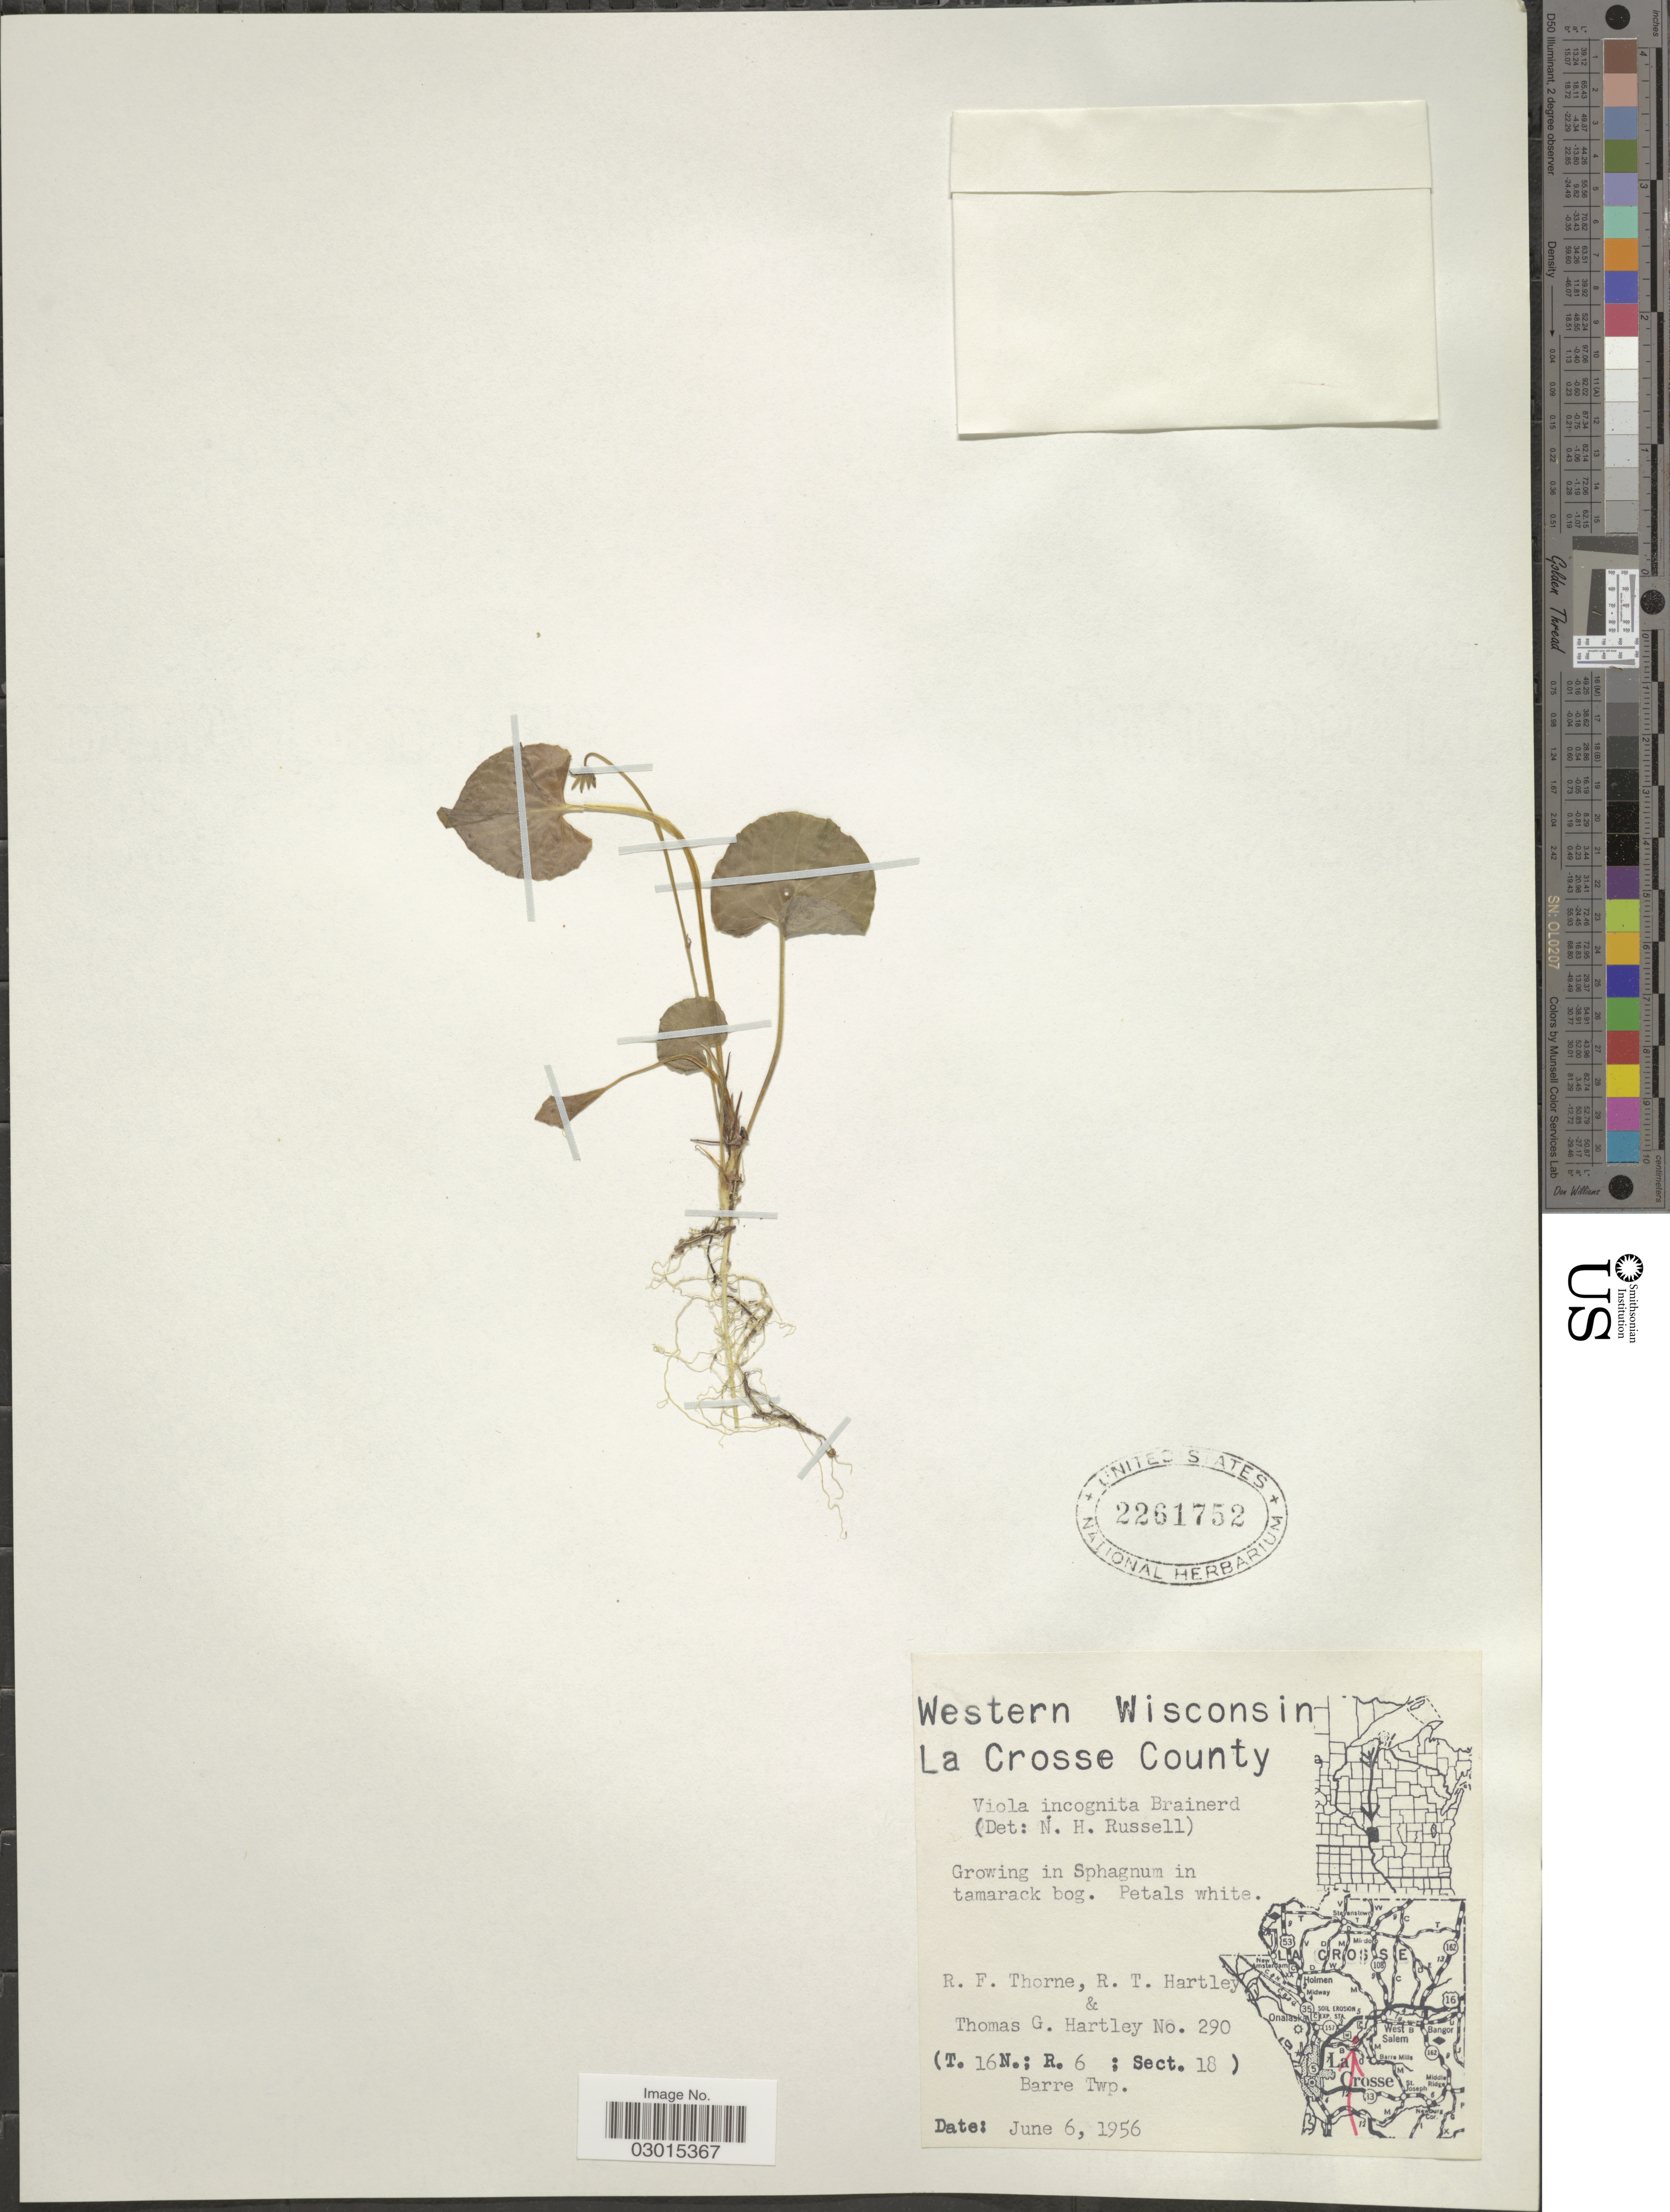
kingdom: Plantae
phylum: Tracheophyta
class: Magnoliopsida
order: Malpighiales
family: Violaceae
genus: Viola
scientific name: Viola incognita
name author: Brainerd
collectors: R. Thorne, R. T. Hartley & T. G. Hartley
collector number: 290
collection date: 1956-06-06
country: United States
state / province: Wisconsin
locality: Western Wisconsin. La Crosse County. (T.16N.; R.6; Sect. 18) Barre Twp.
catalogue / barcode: US 2261752